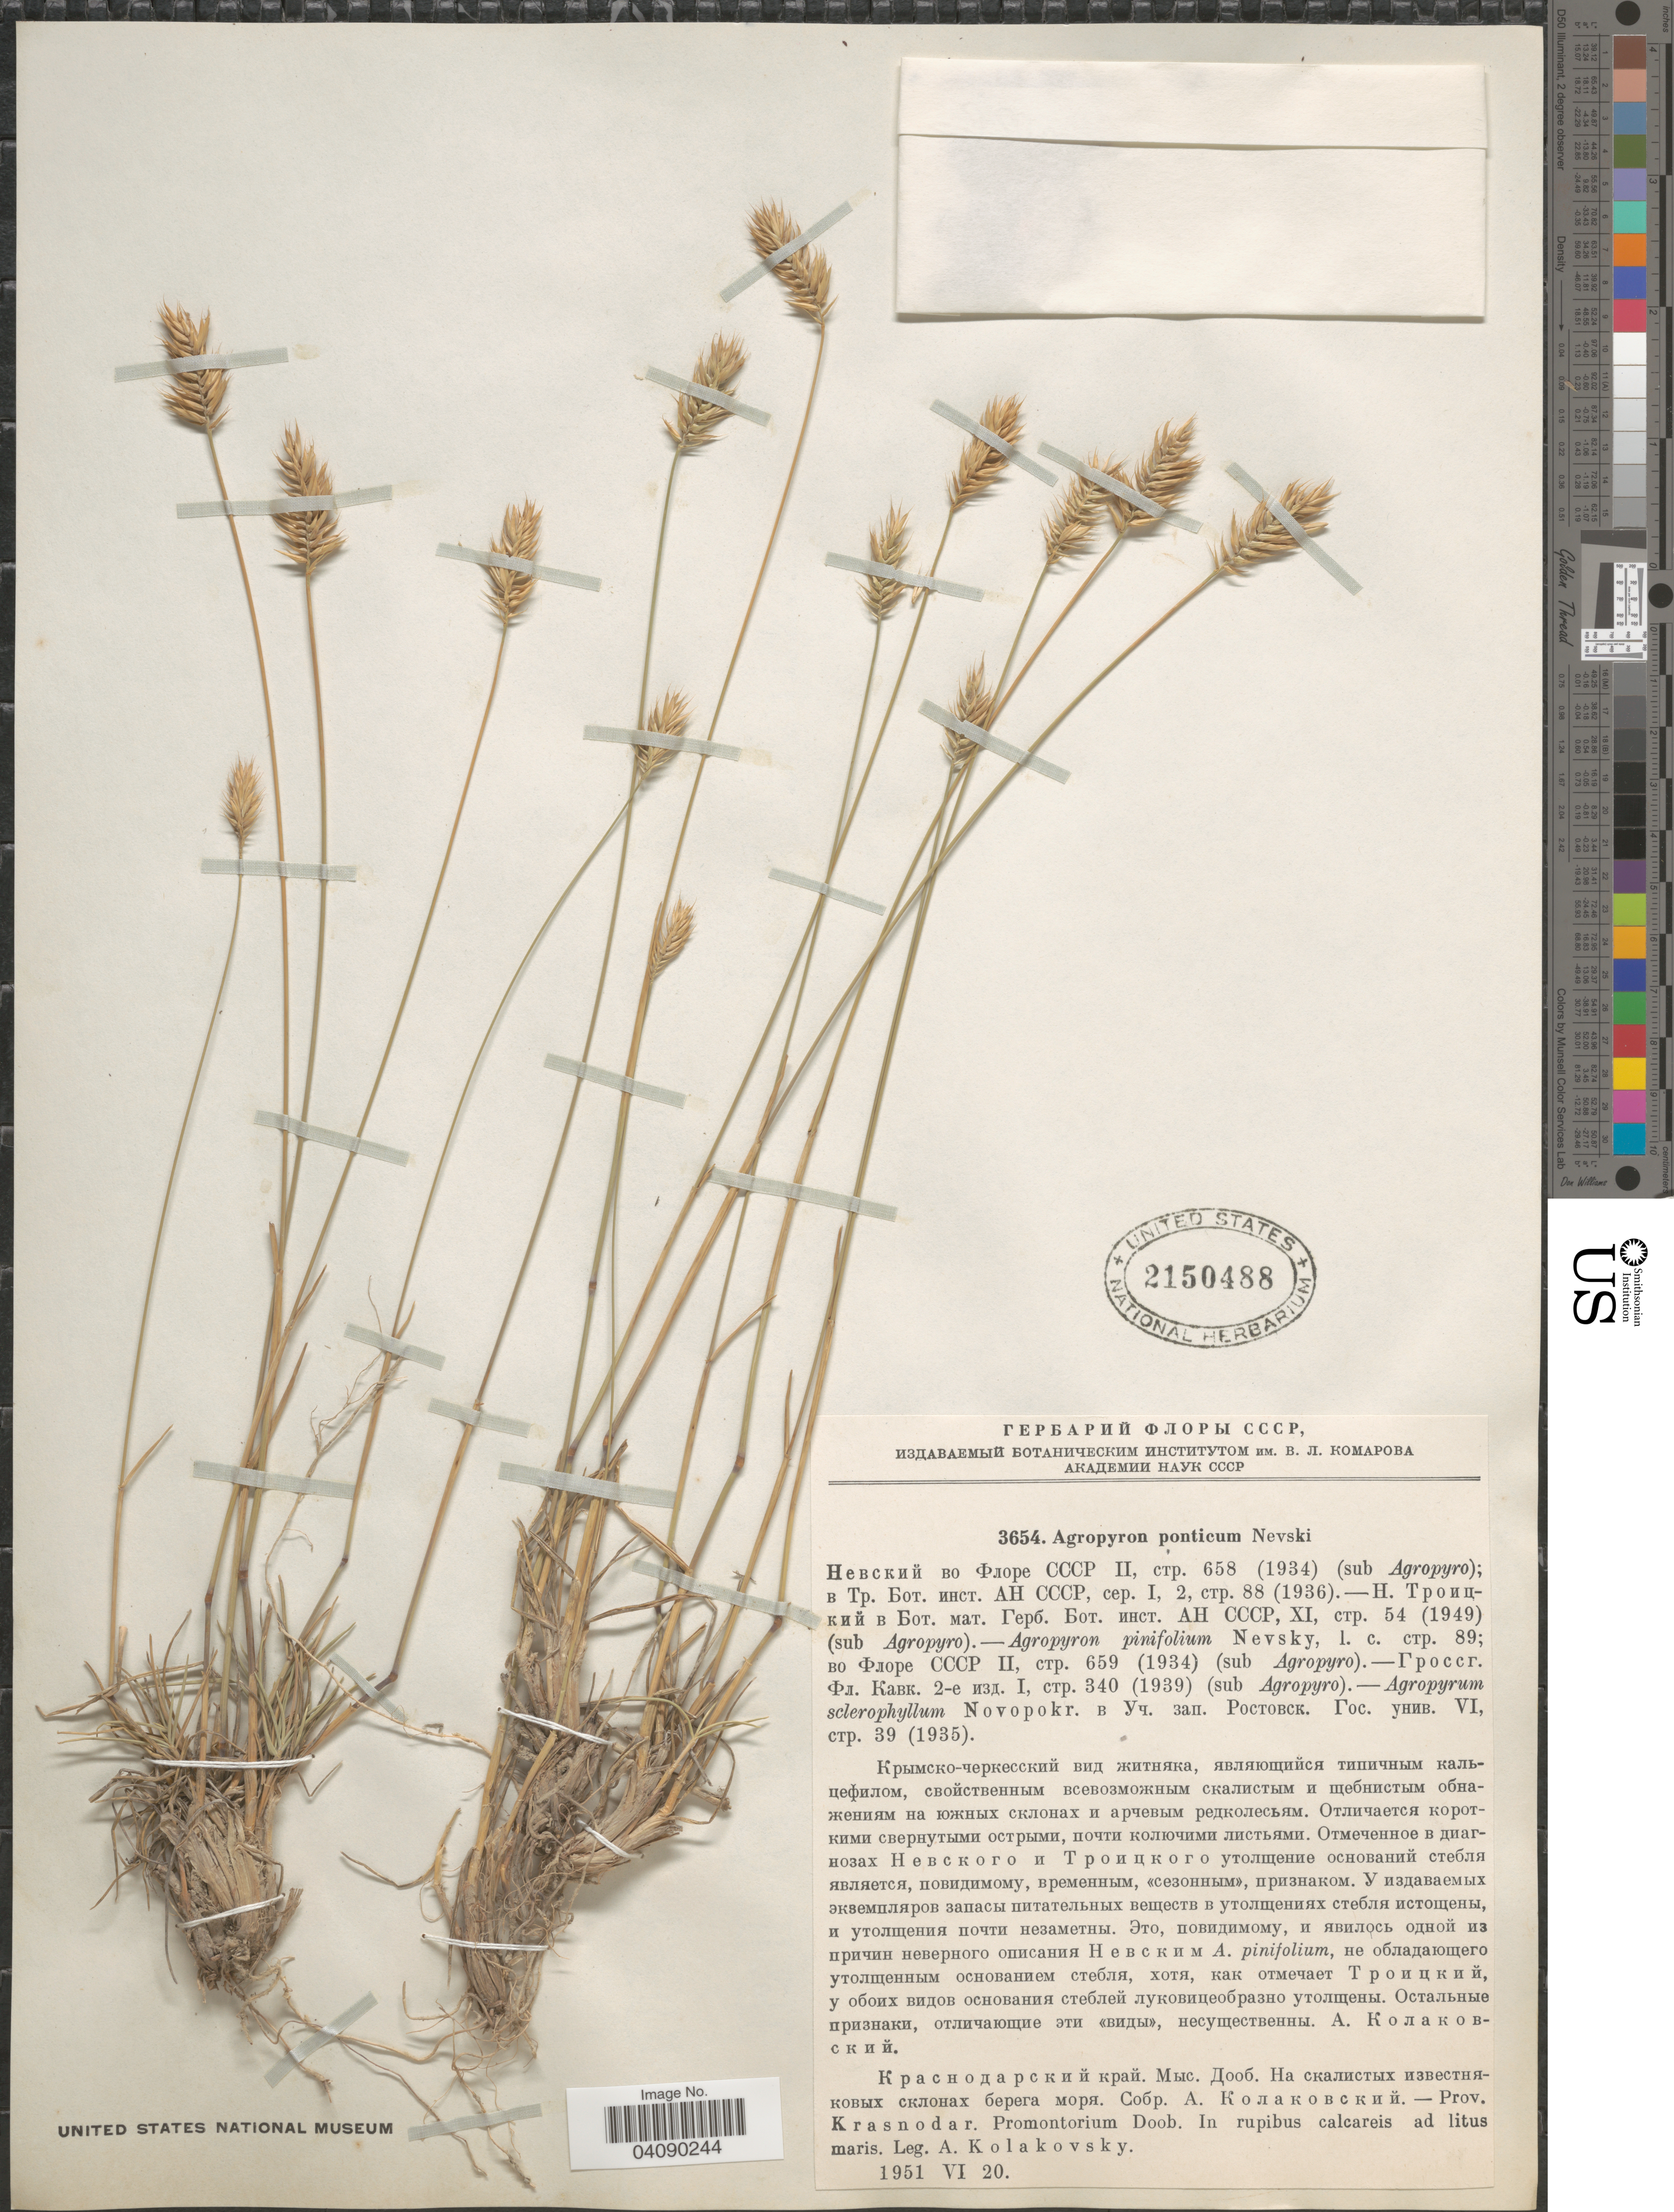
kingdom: Plantae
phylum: Tracheophyta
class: Liliopsida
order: Poales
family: Poaceae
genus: Agropyron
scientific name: Agropyron cristatum subsp. ponticum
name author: (Nevski) Tzvelev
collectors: A. Kolakovsky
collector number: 3654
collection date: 1951-06-20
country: Russian Federation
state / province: Krasnodar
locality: Promontorium Doob. In rupibus calcareis ad litus maris.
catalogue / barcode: US 2150488